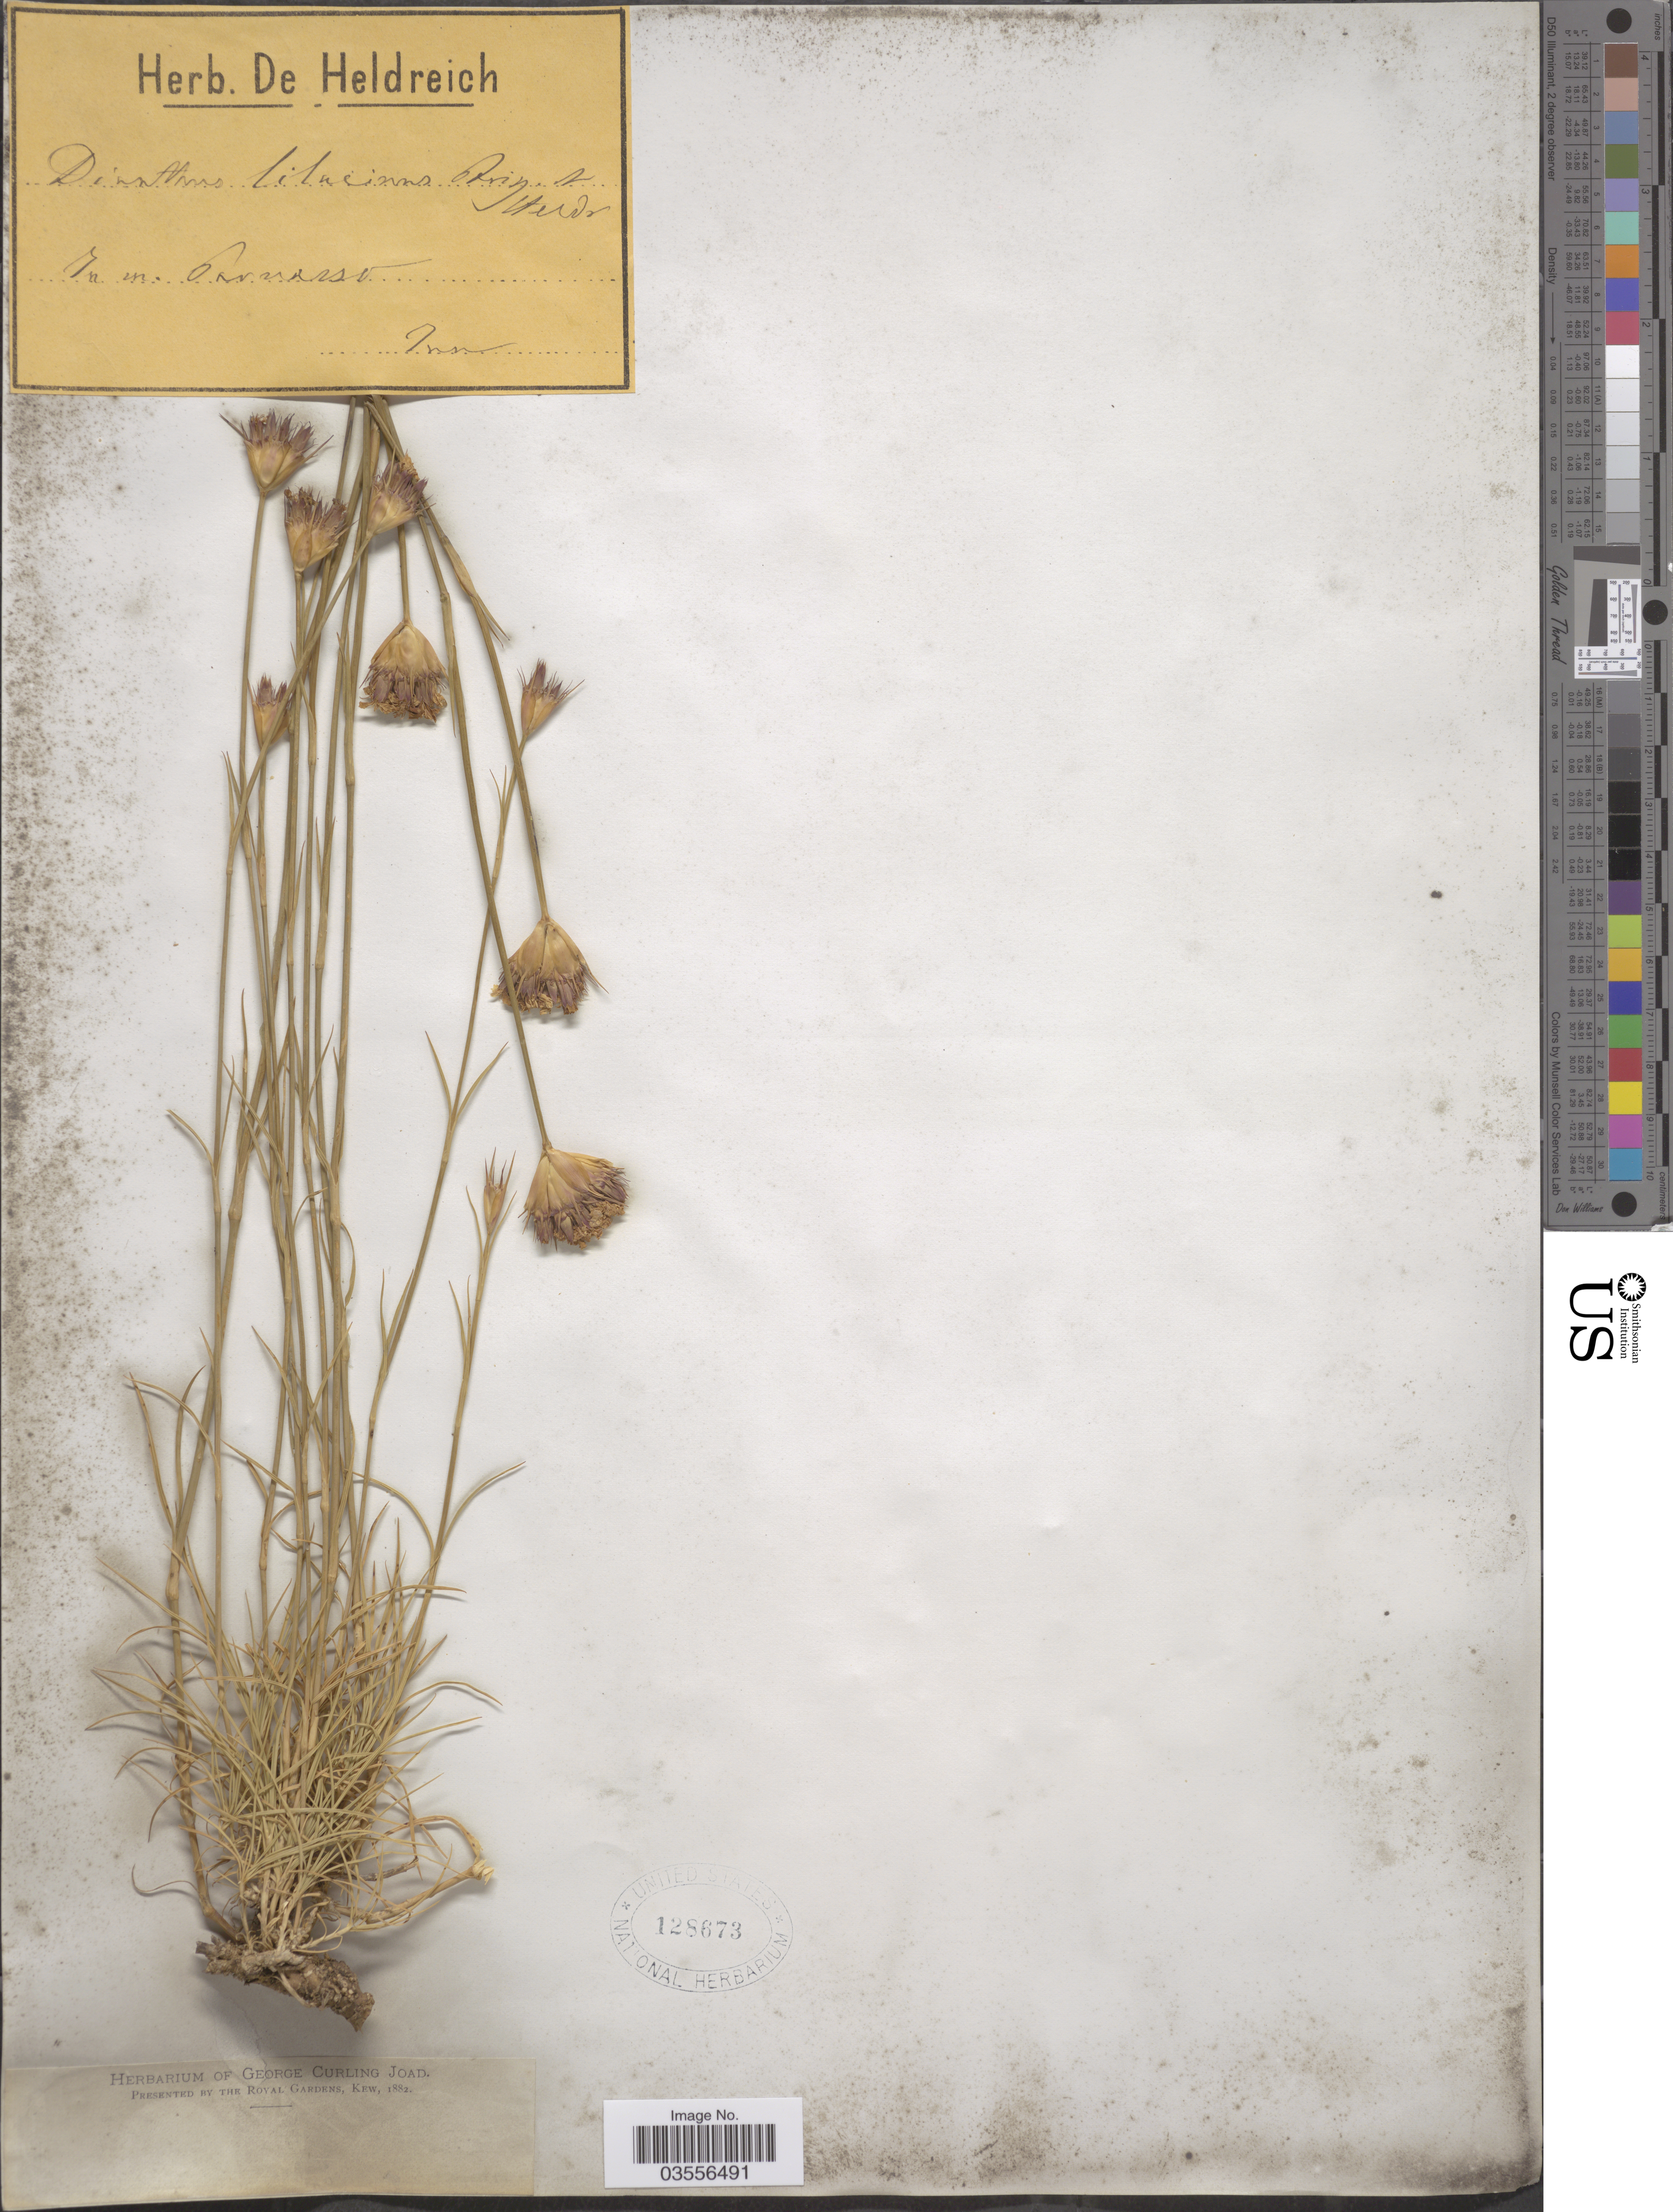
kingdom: Plantae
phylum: Tracheophyta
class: Magnoliopsida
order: Caryophyllales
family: Caryophyllaceae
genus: Dianthus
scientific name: Dianthus liburnicus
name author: Bartl.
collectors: ex herb. De Heldreich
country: Greece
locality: In m. Parnasso.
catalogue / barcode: US 128673